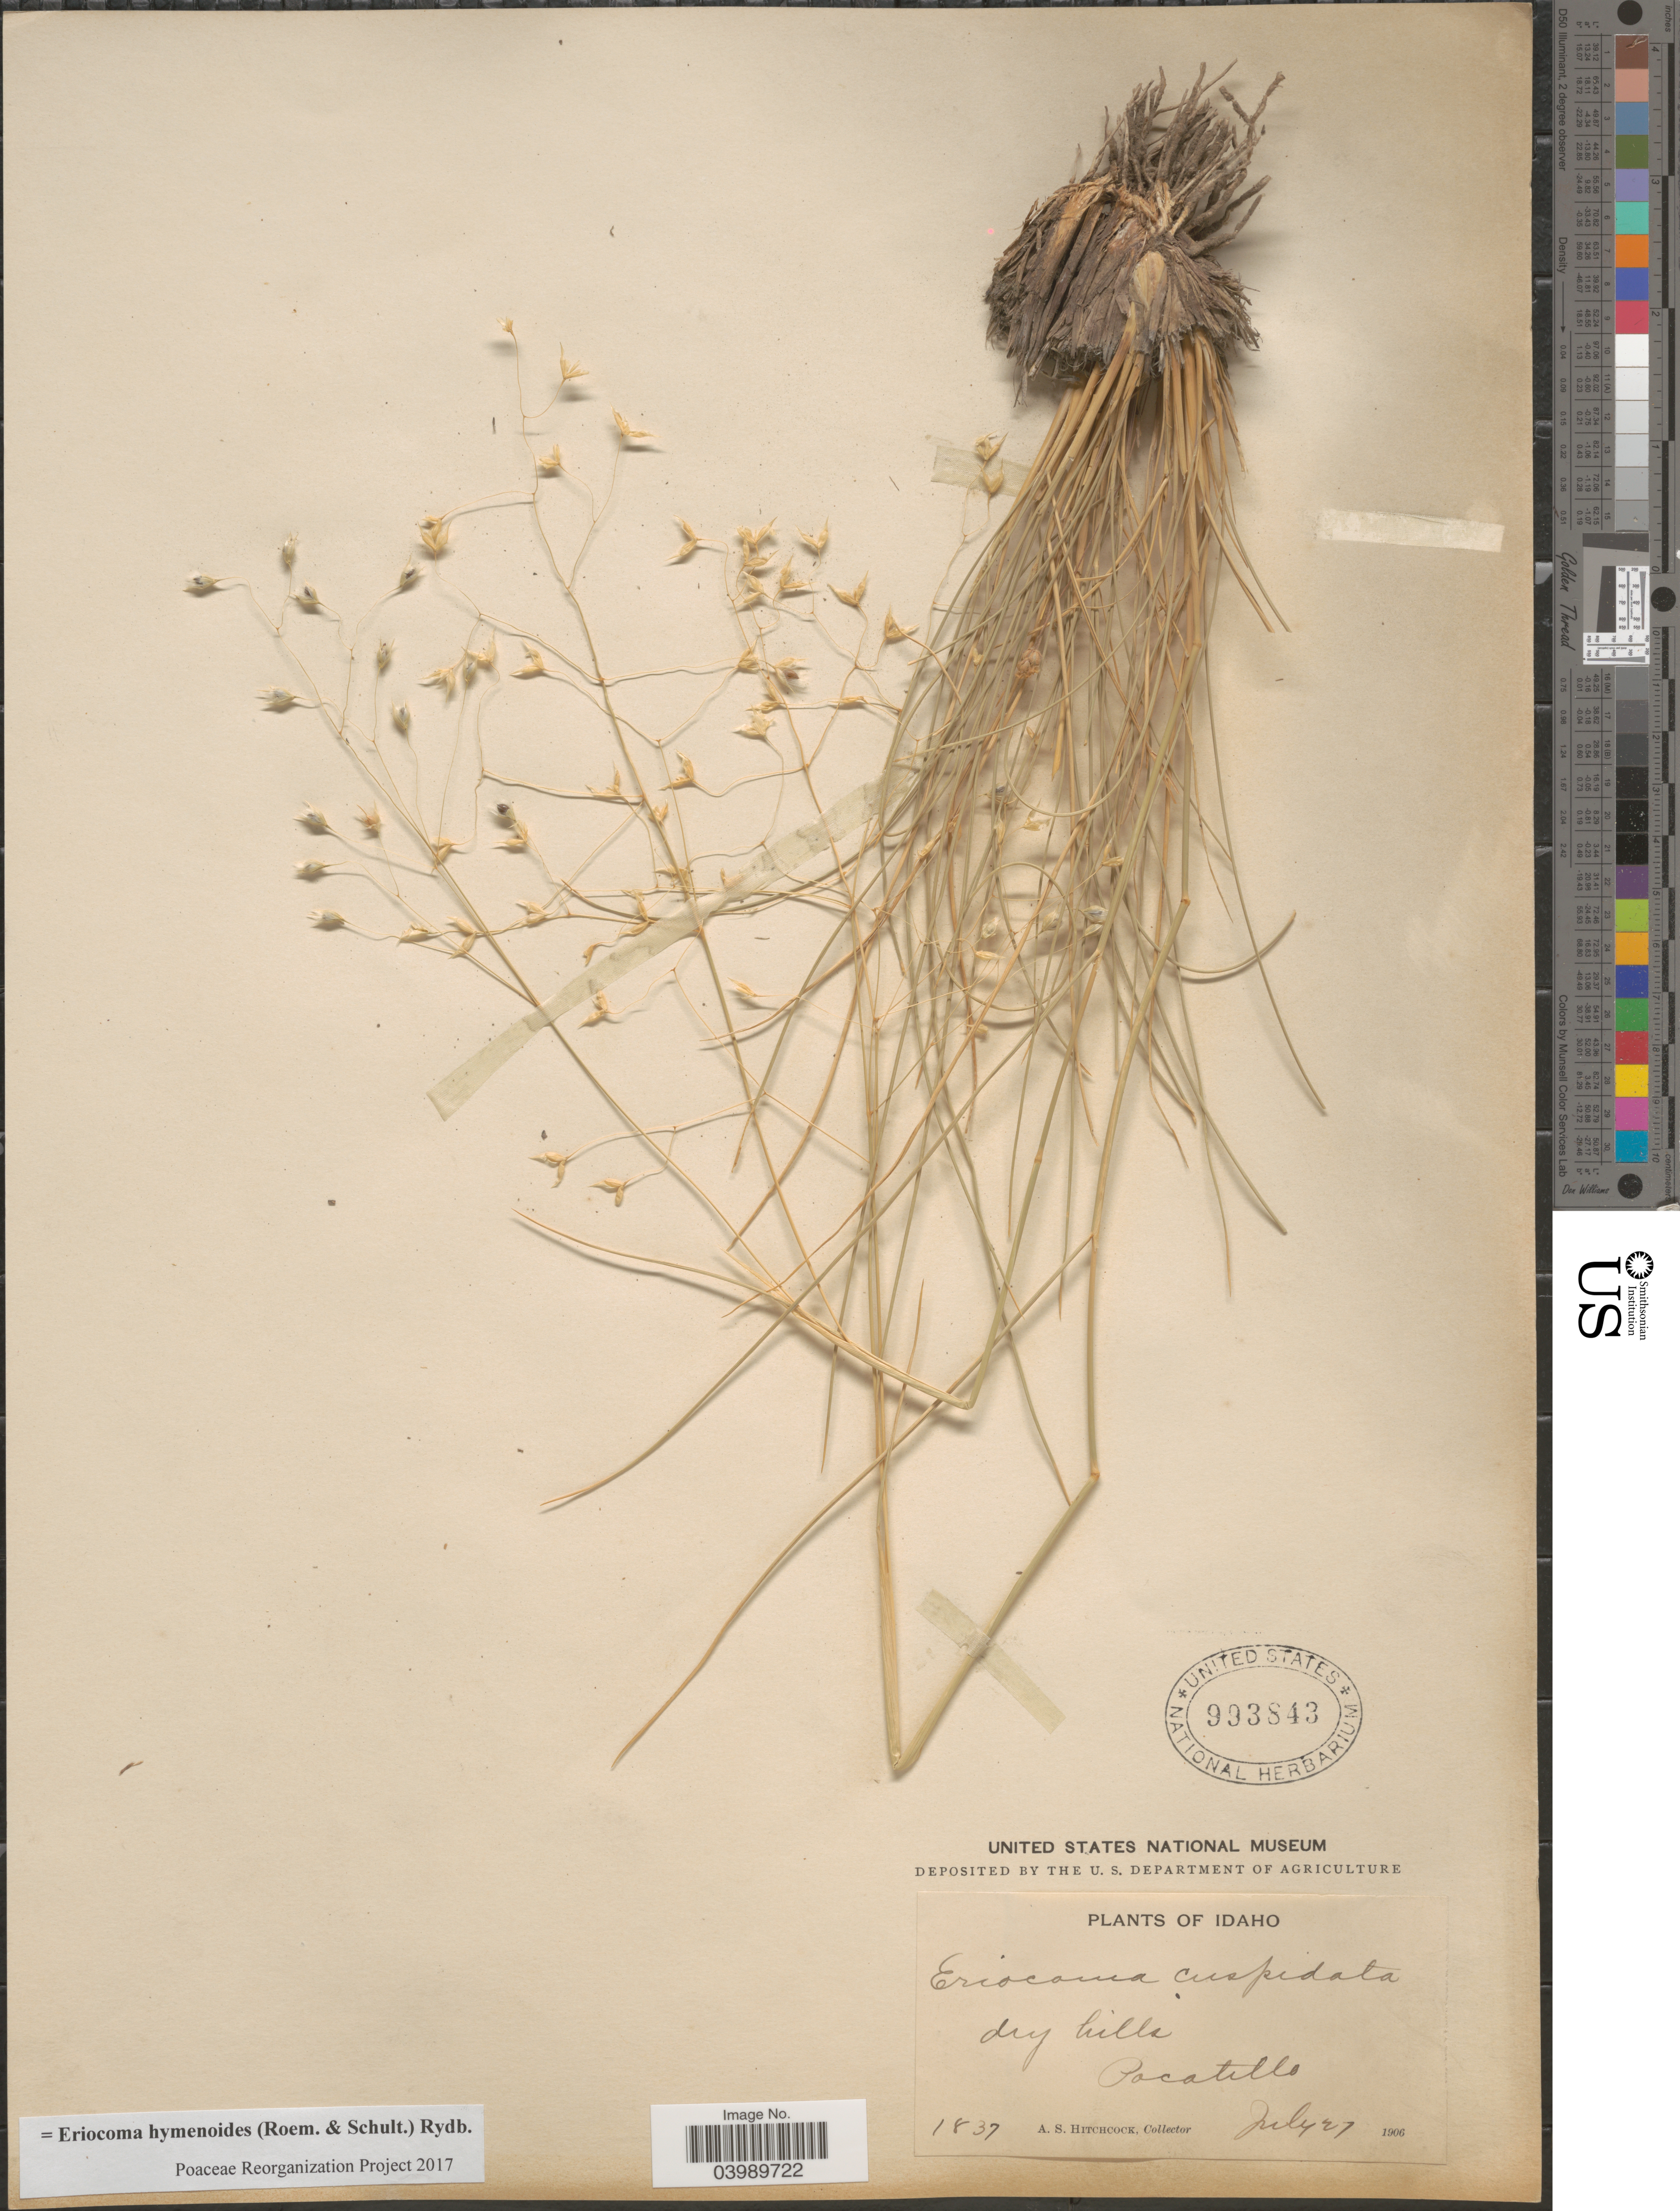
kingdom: Plantae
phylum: Tracheophyta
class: Liliopsida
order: Poales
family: Poaceae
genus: Eriocoma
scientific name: Eriocoma hymenoides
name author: (Roem. & Schult.) Rydb.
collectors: A. S. Hitchcock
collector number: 1837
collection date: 1906-07-27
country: United States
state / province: Idaho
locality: Pocatello.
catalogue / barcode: US 993843